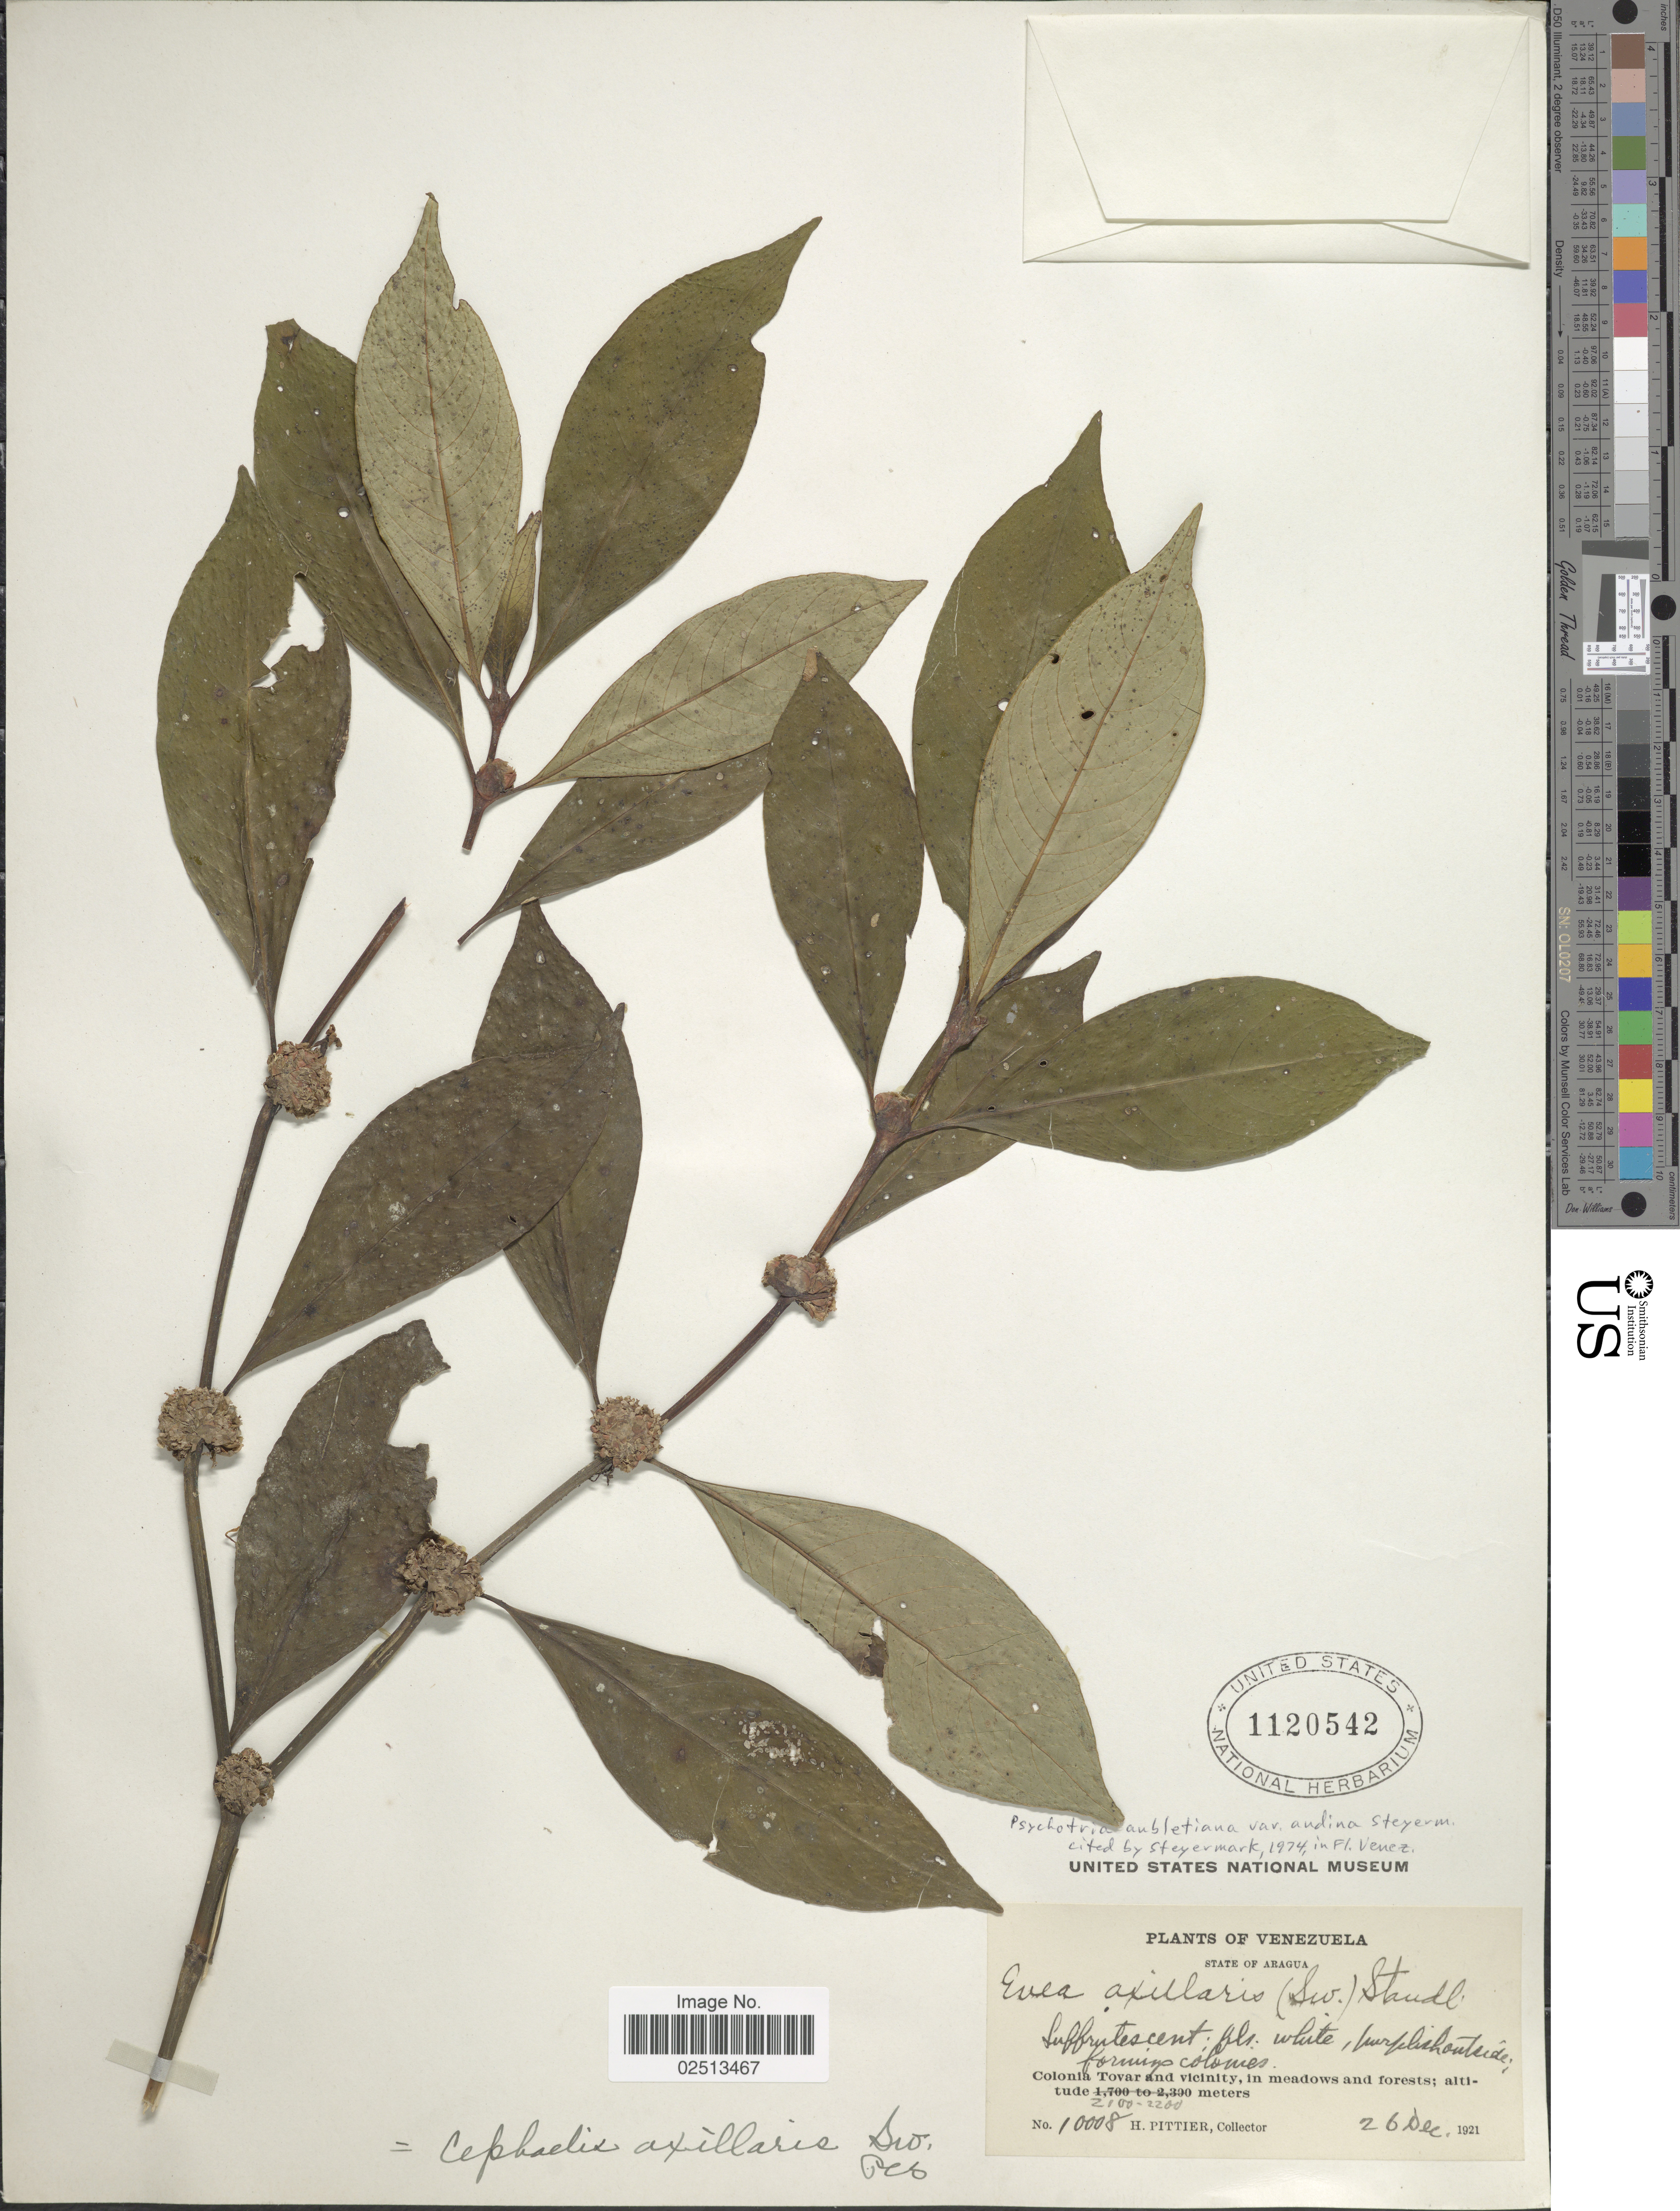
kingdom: Plantae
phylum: Tracheophyta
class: Magnoliopsida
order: Gentianales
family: Rubiaceae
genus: Psychotria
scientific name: Psychotria aubletiana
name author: Steyerm.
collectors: H. F. Pittier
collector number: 10008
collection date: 1921-12-26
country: Venezuela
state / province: Aragua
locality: Colonia Tovar and vicinity, in meadows and forests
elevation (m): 2100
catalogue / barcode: US 1120542